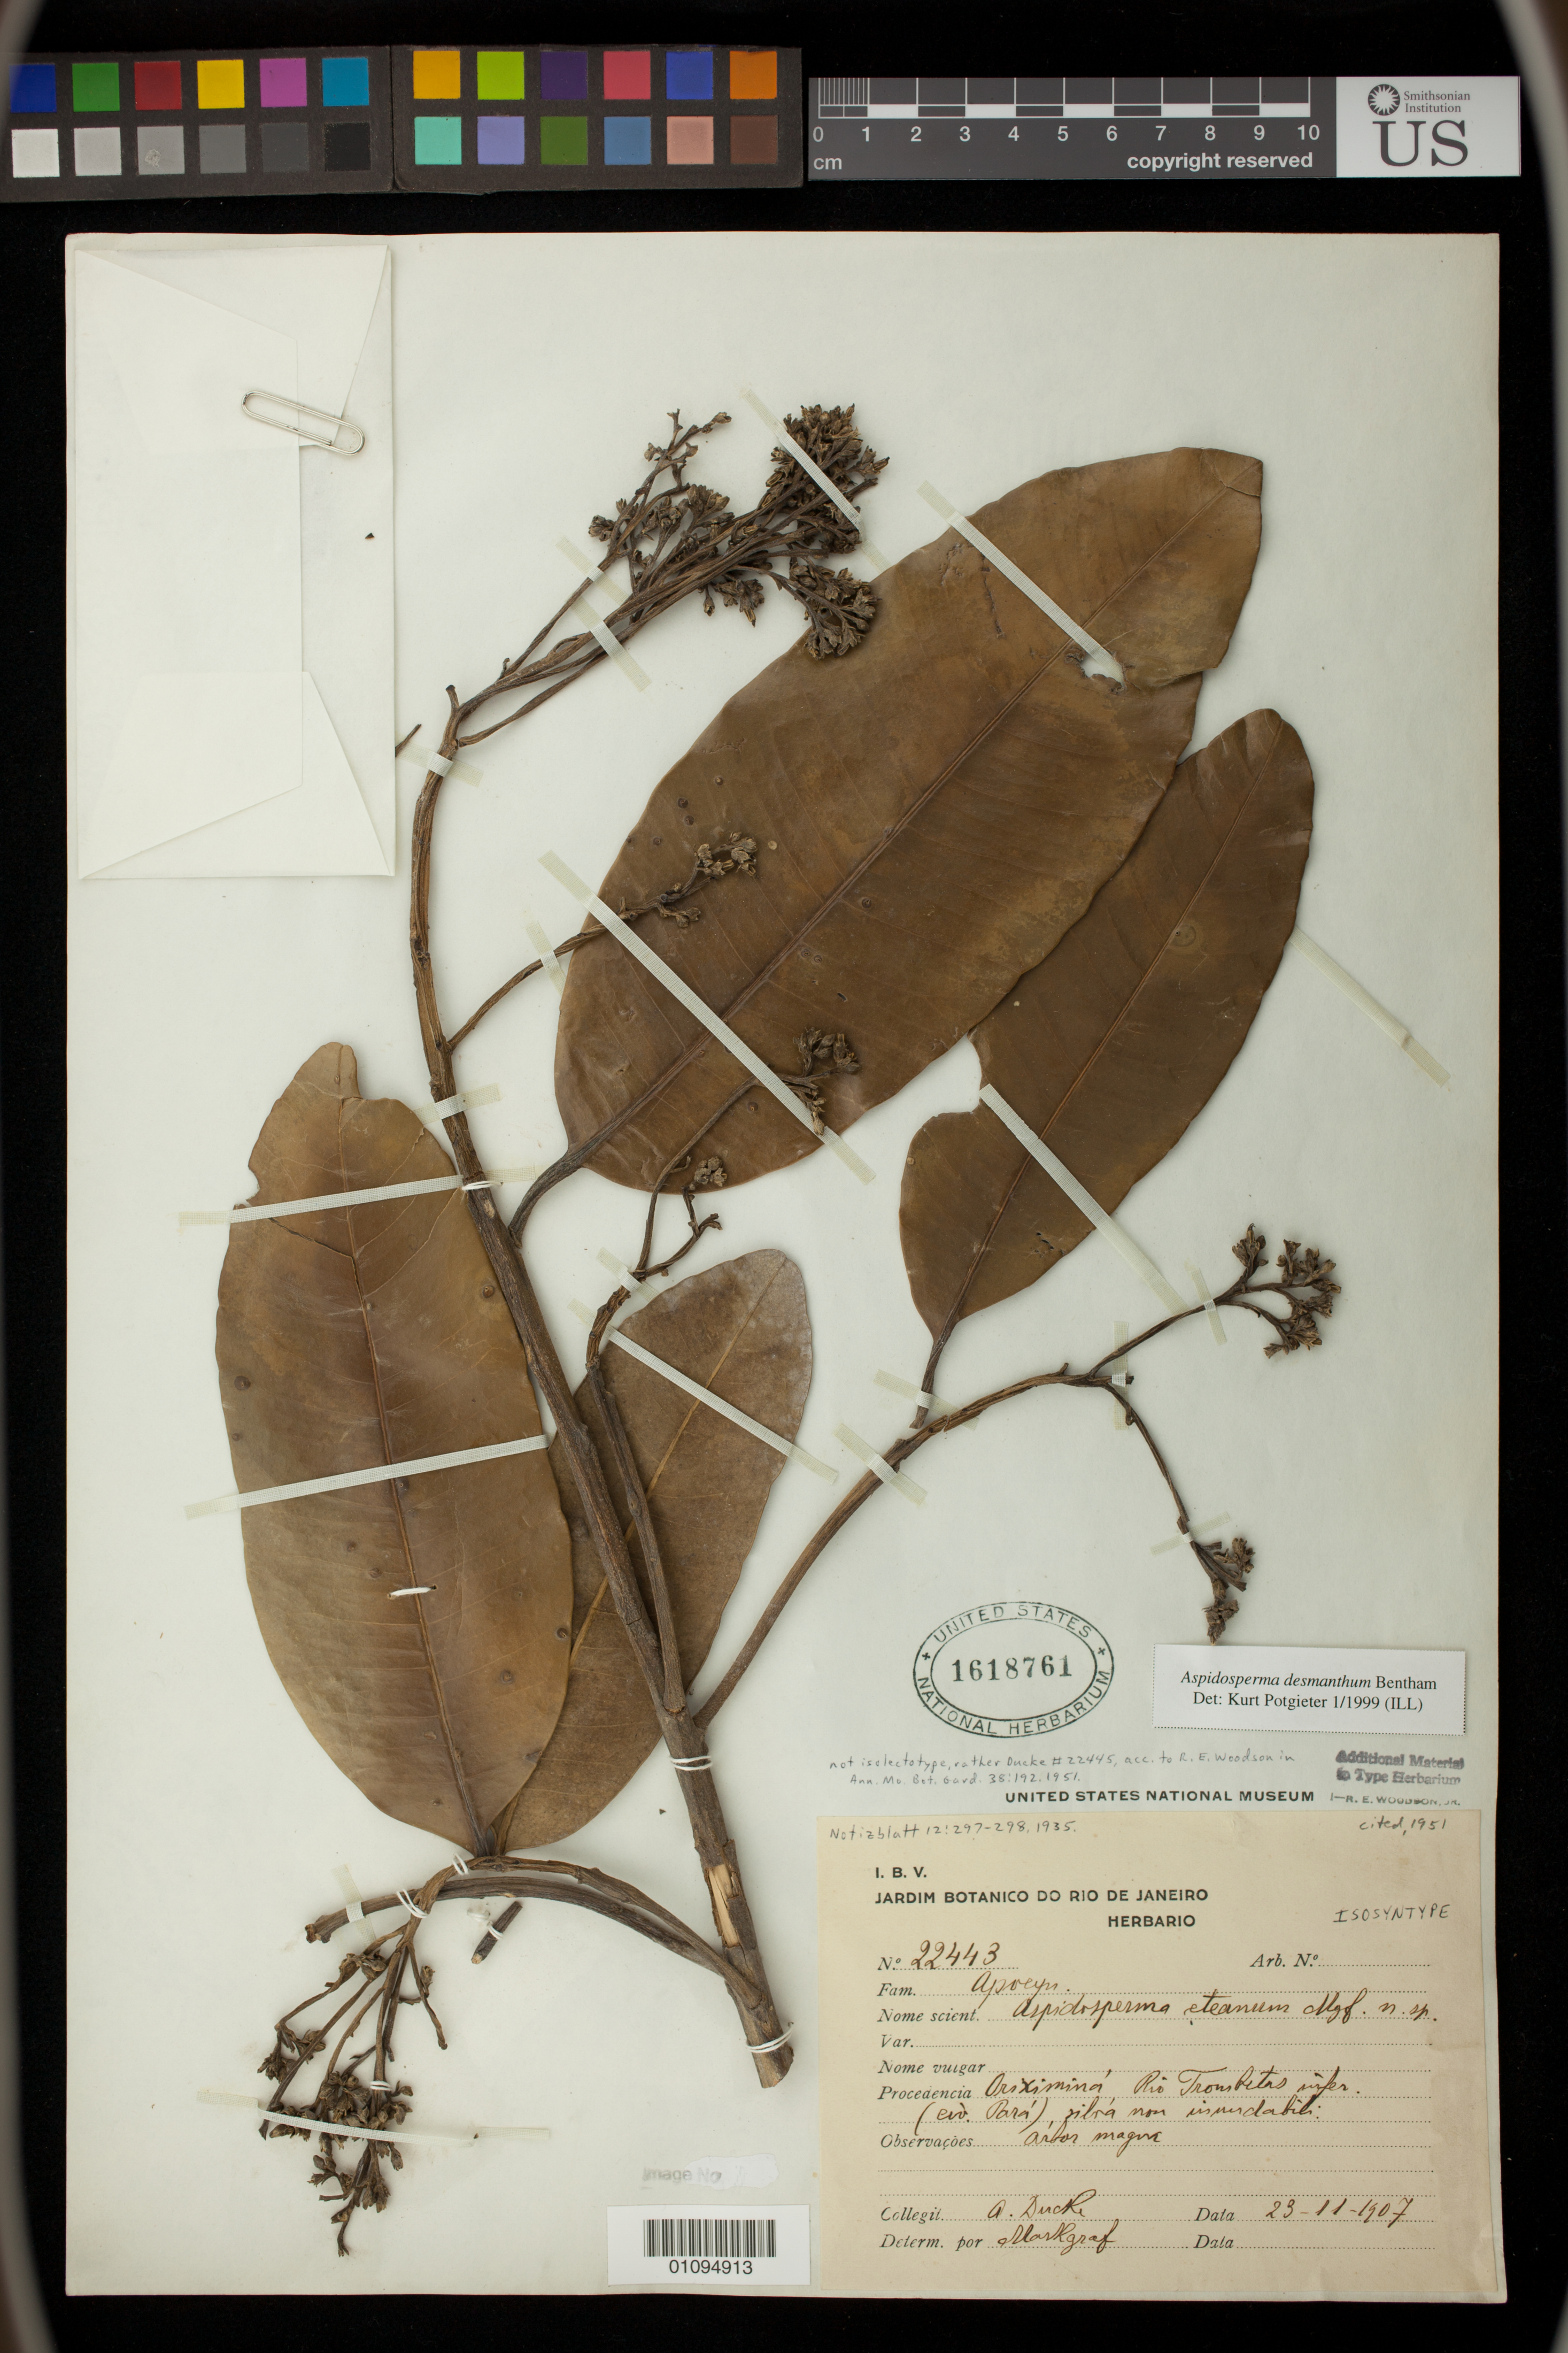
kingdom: Plantae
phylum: Tracheophyta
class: Magnoliopsida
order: Gentianales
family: Apocynaceae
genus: Aspidosperma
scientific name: Aspidosperma eteanum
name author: Markgr.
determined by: Markgraf, Friedrich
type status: Isosyntype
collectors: A. Ducke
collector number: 22443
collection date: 1907-11-23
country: Brazil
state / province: Pará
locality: Orsximina, Rio Trombetas infer. (civ. Para), silva non inundabili.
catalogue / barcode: US 1618761